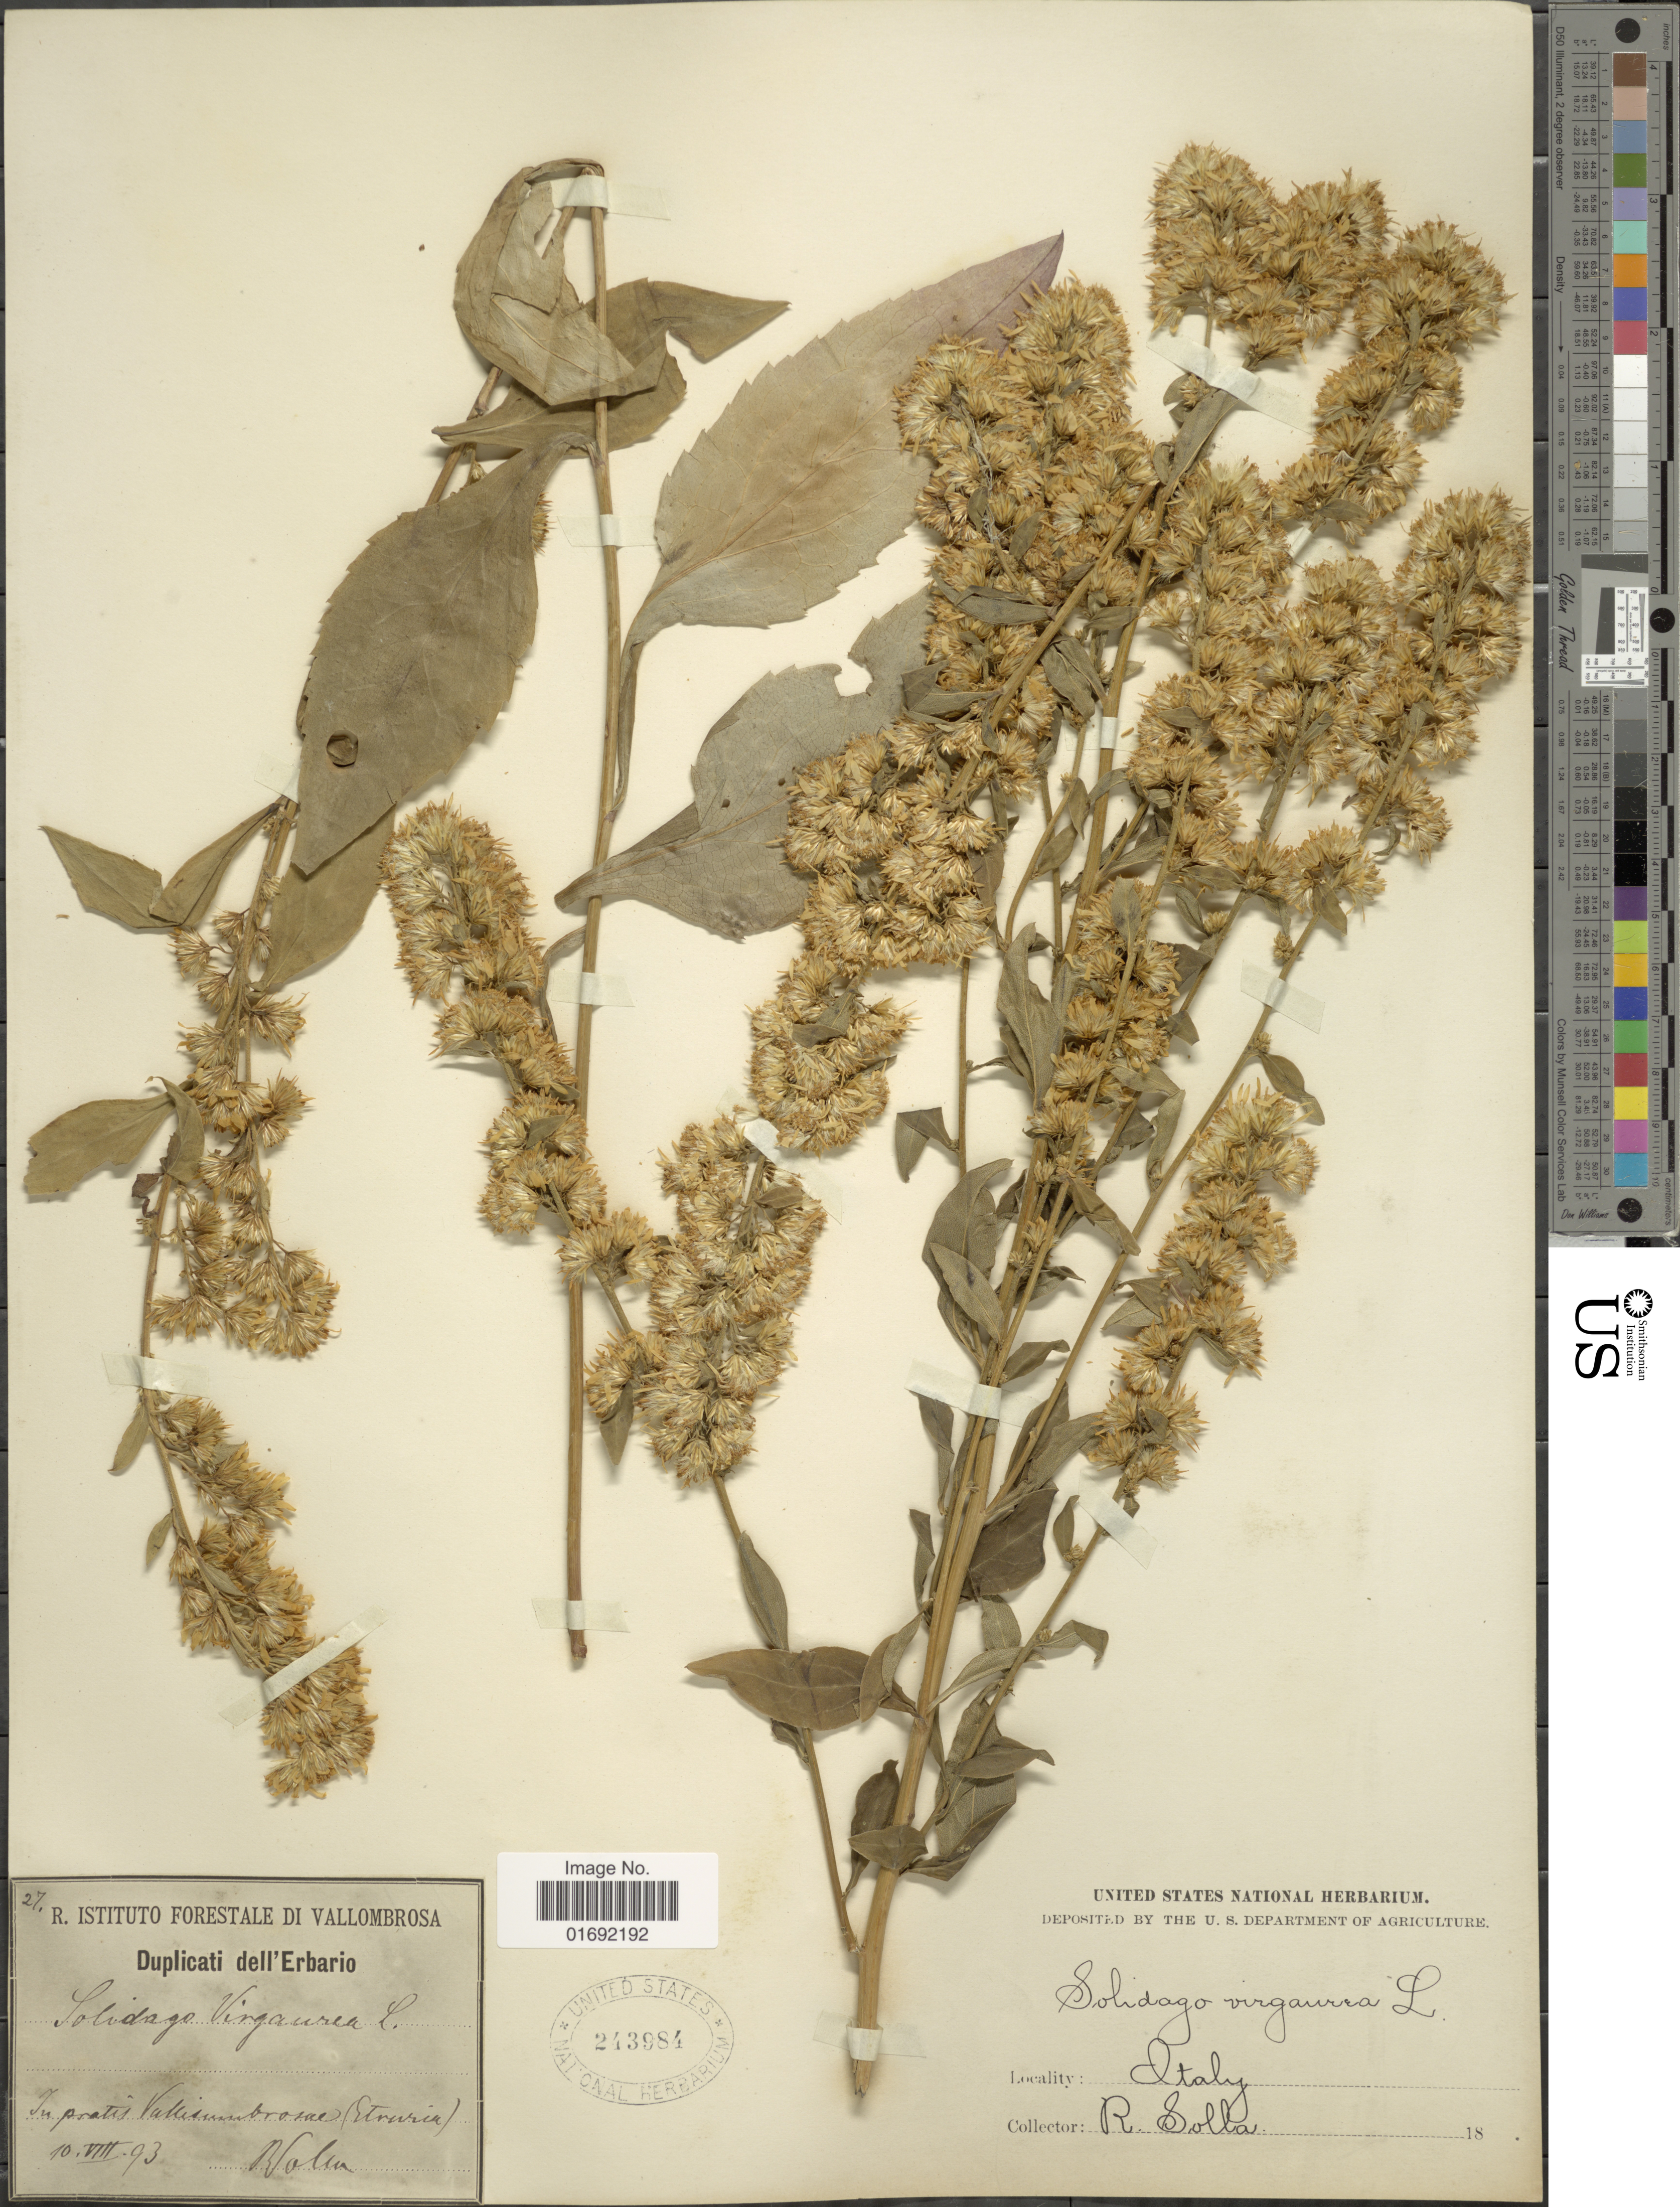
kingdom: Plantae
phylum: Tracheophyta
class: Magnoliopsida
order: Asterales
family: Asteraceae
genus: Solidago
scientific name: Solidago virgaurea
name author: L.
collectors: R. Solla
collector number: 27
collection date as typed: Transcribed d/m/y: 10/8/93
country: Italy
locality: Etruria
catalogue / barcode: US 243984